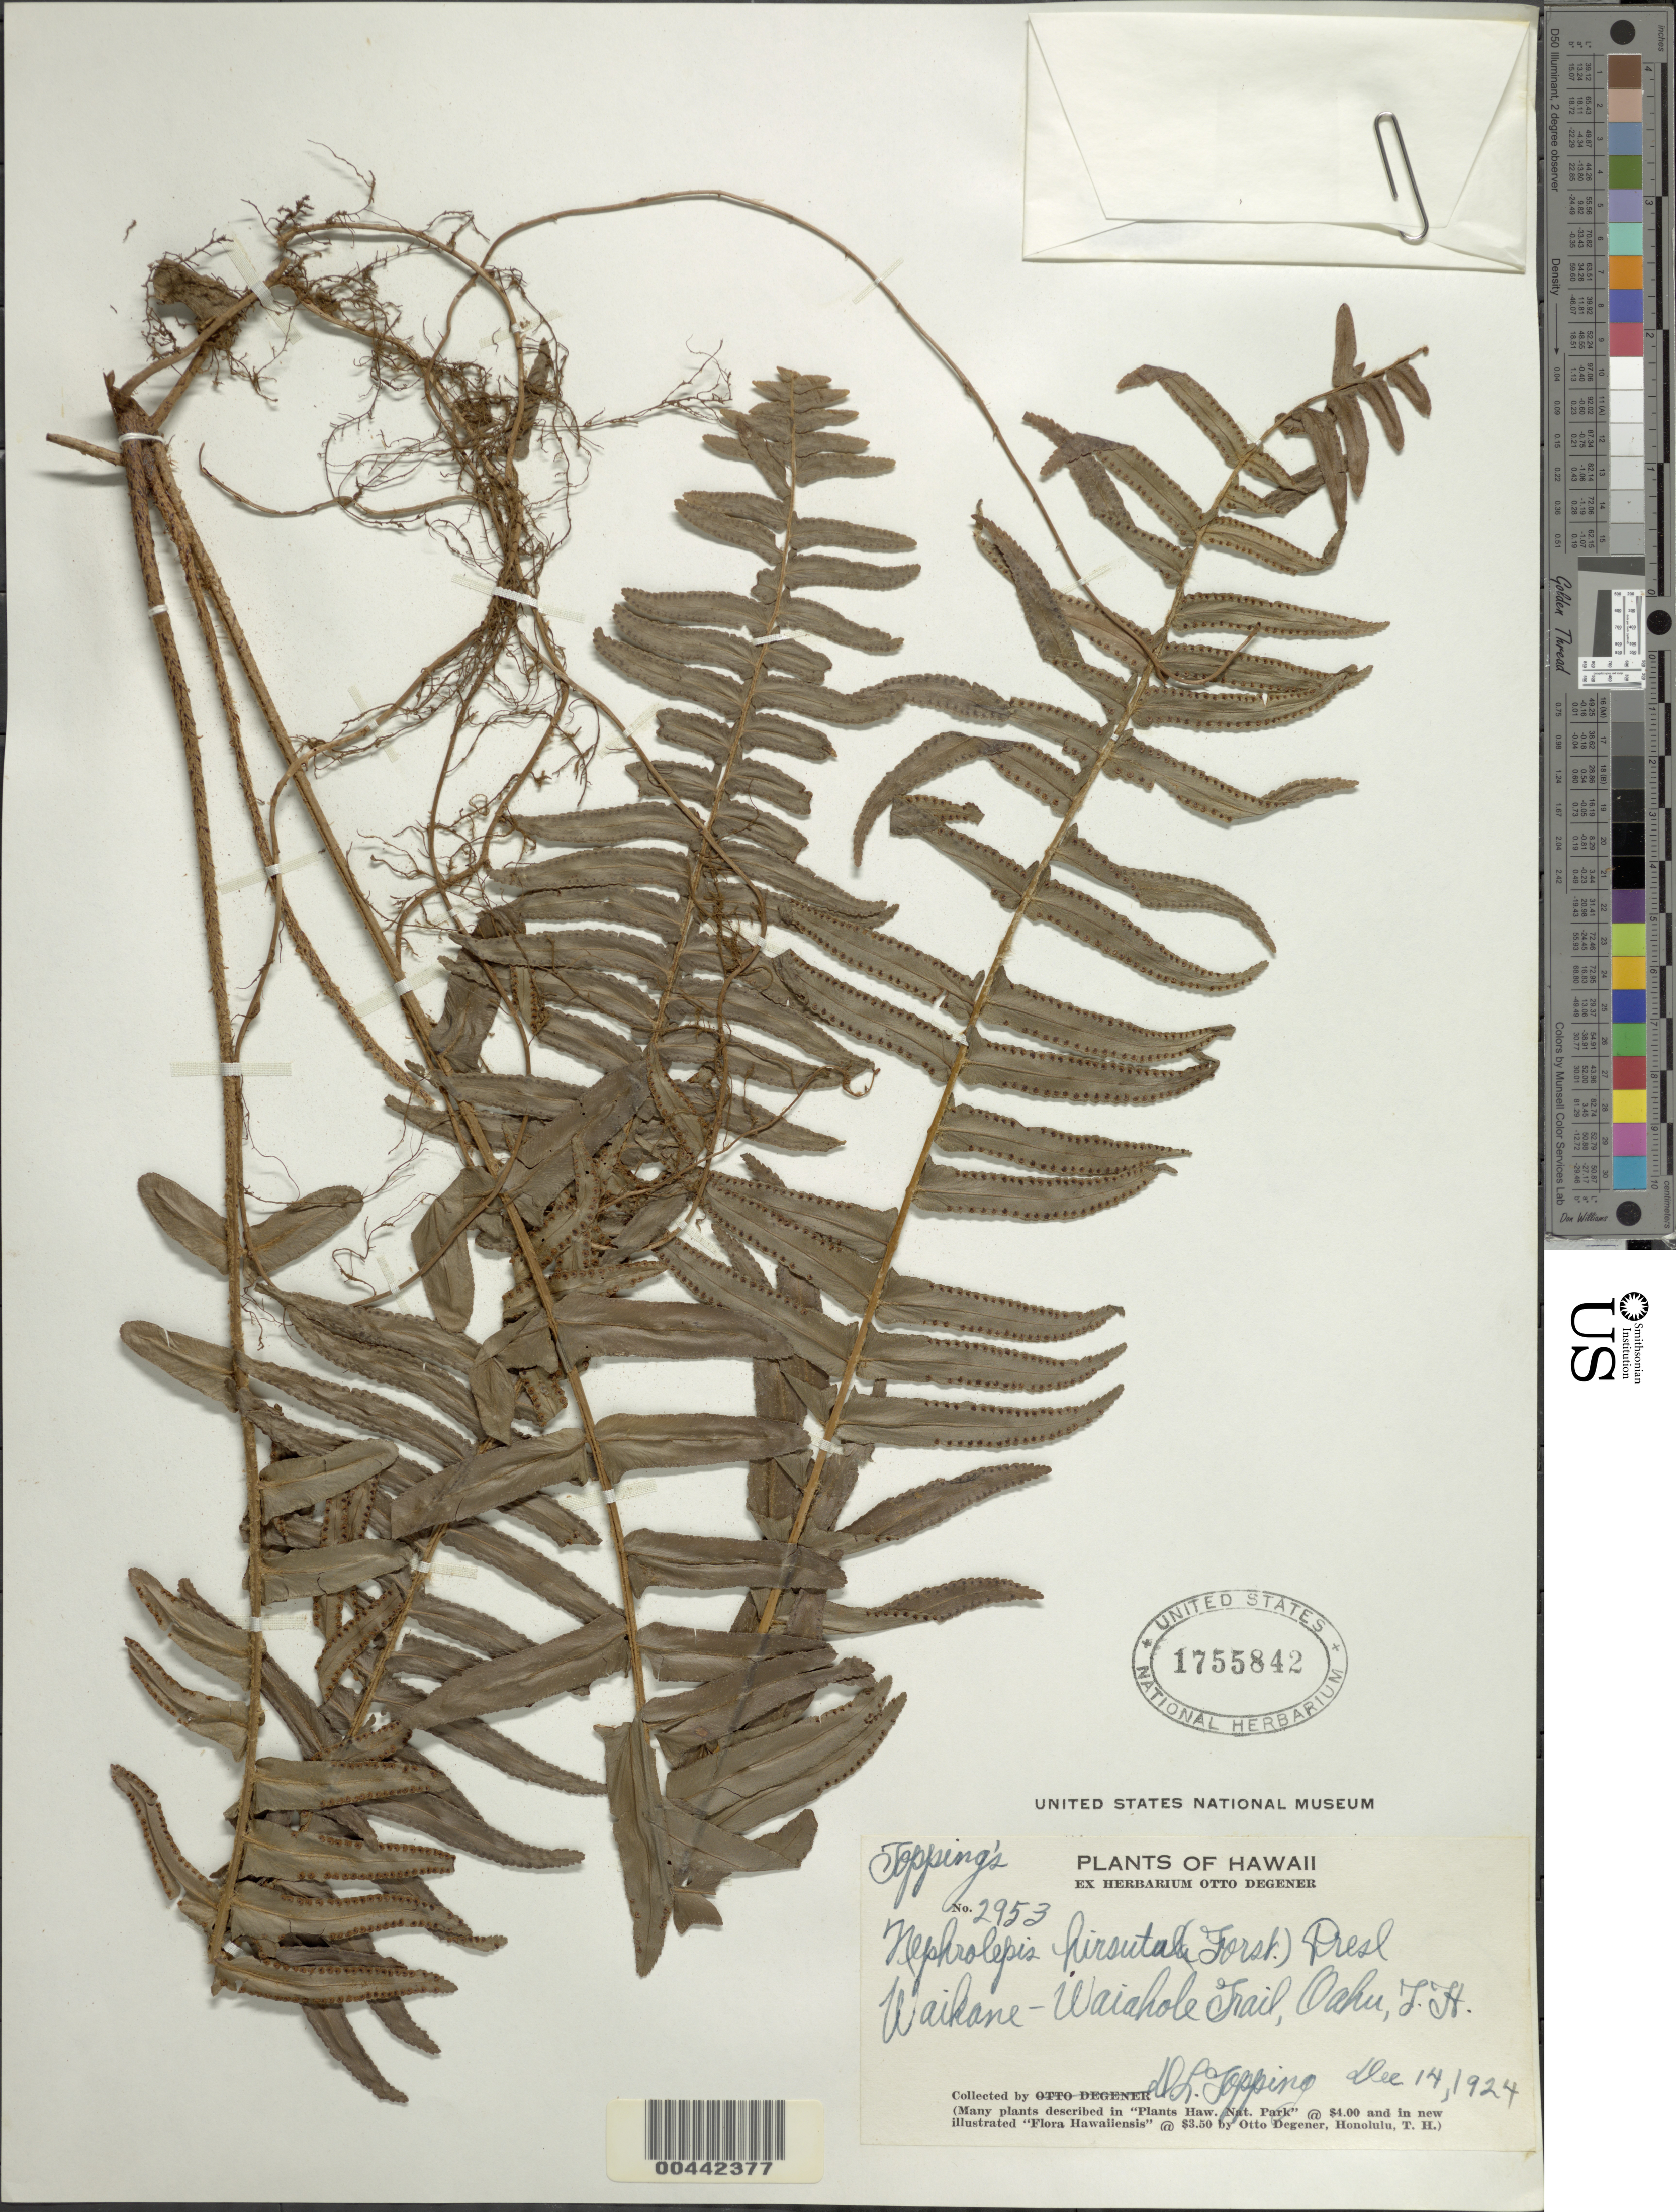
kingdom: Plantae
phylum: Tracheophyta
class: Polypodiopsida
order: Polypodiales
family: Nephrolepidaceae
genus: Nephrolepis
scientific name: Nephrolepis multiflora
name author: (Roxb.) F.M. Jarrett ex C.V. Morton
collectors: D. L. Topping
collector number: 2953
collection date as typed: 14 Dec 1924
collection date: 1924-12-14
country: United States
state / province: Hawaii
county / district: Honolulu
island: Oahu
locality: Waikane-Waiahole Trail, Oahu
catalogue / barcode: US 1755842